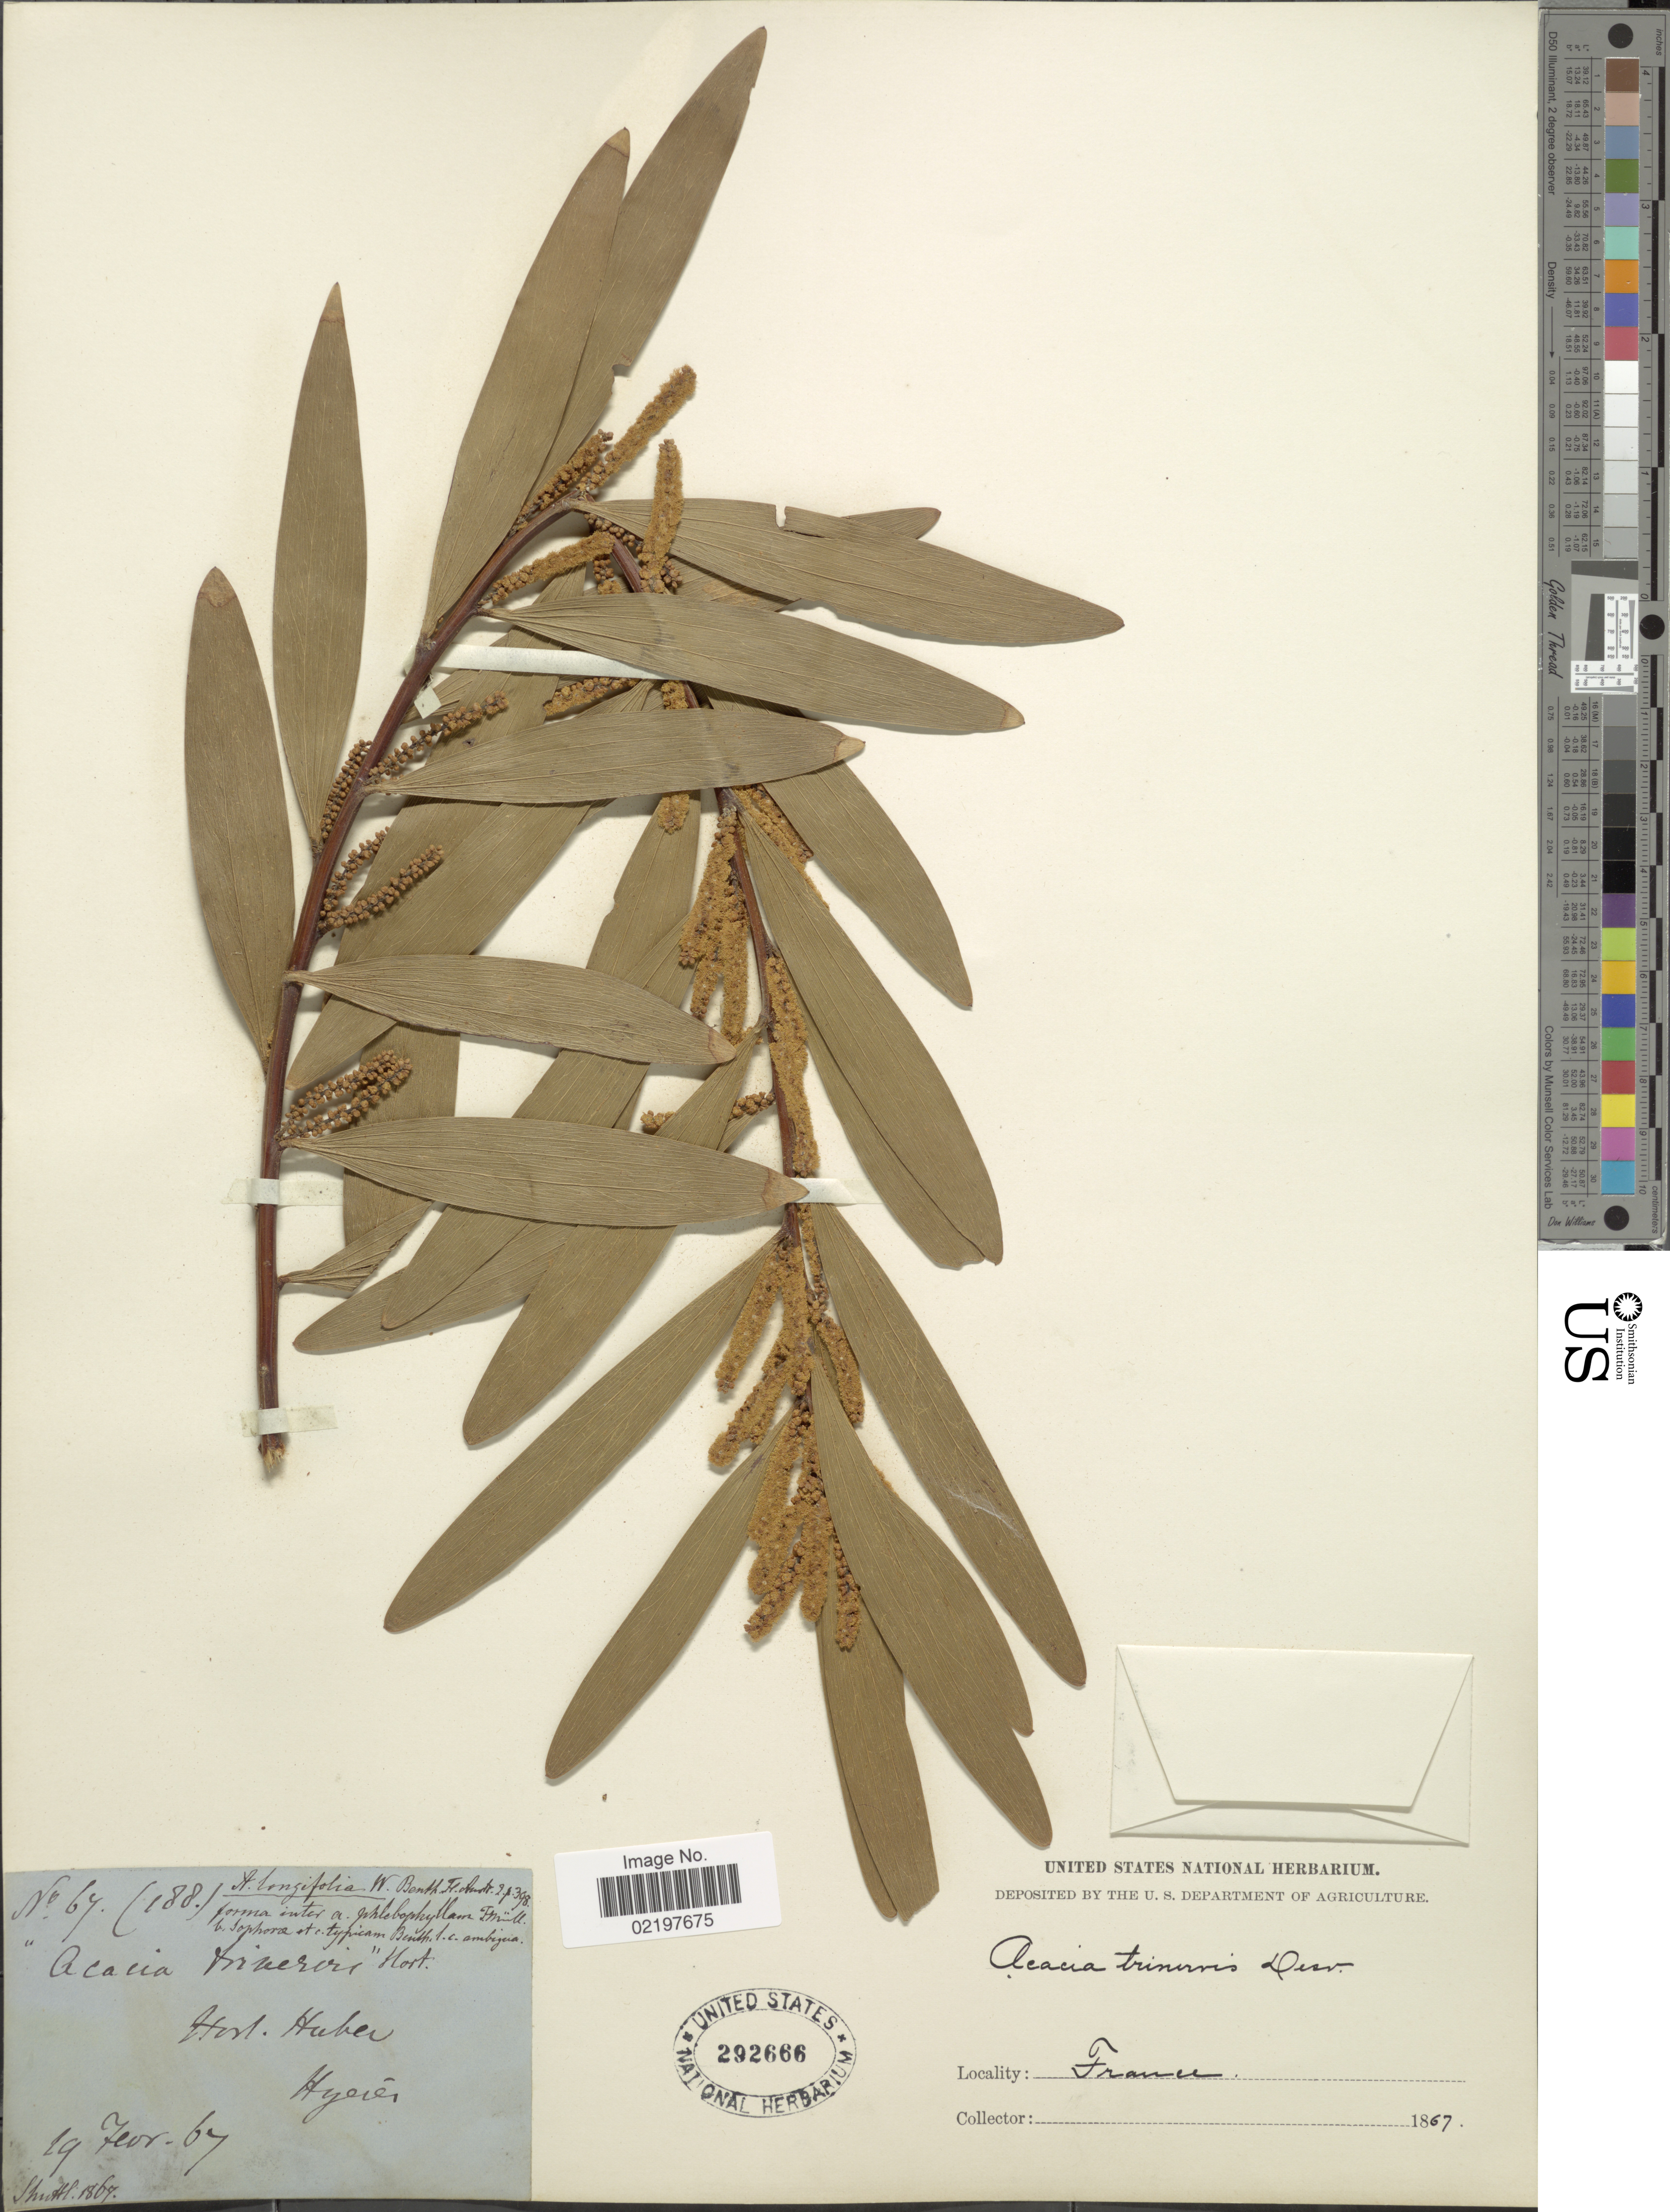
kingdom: Plantae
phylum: Tracheophyta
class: Magnoliopsida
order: Fabales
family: Fabaceae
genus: Acacia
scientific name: Acacia trinervis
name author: Desv.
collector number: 67/188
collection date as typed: Transcribed d/m/y: 19/2/67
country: France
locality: Hort. Huber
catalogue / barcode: US 292666